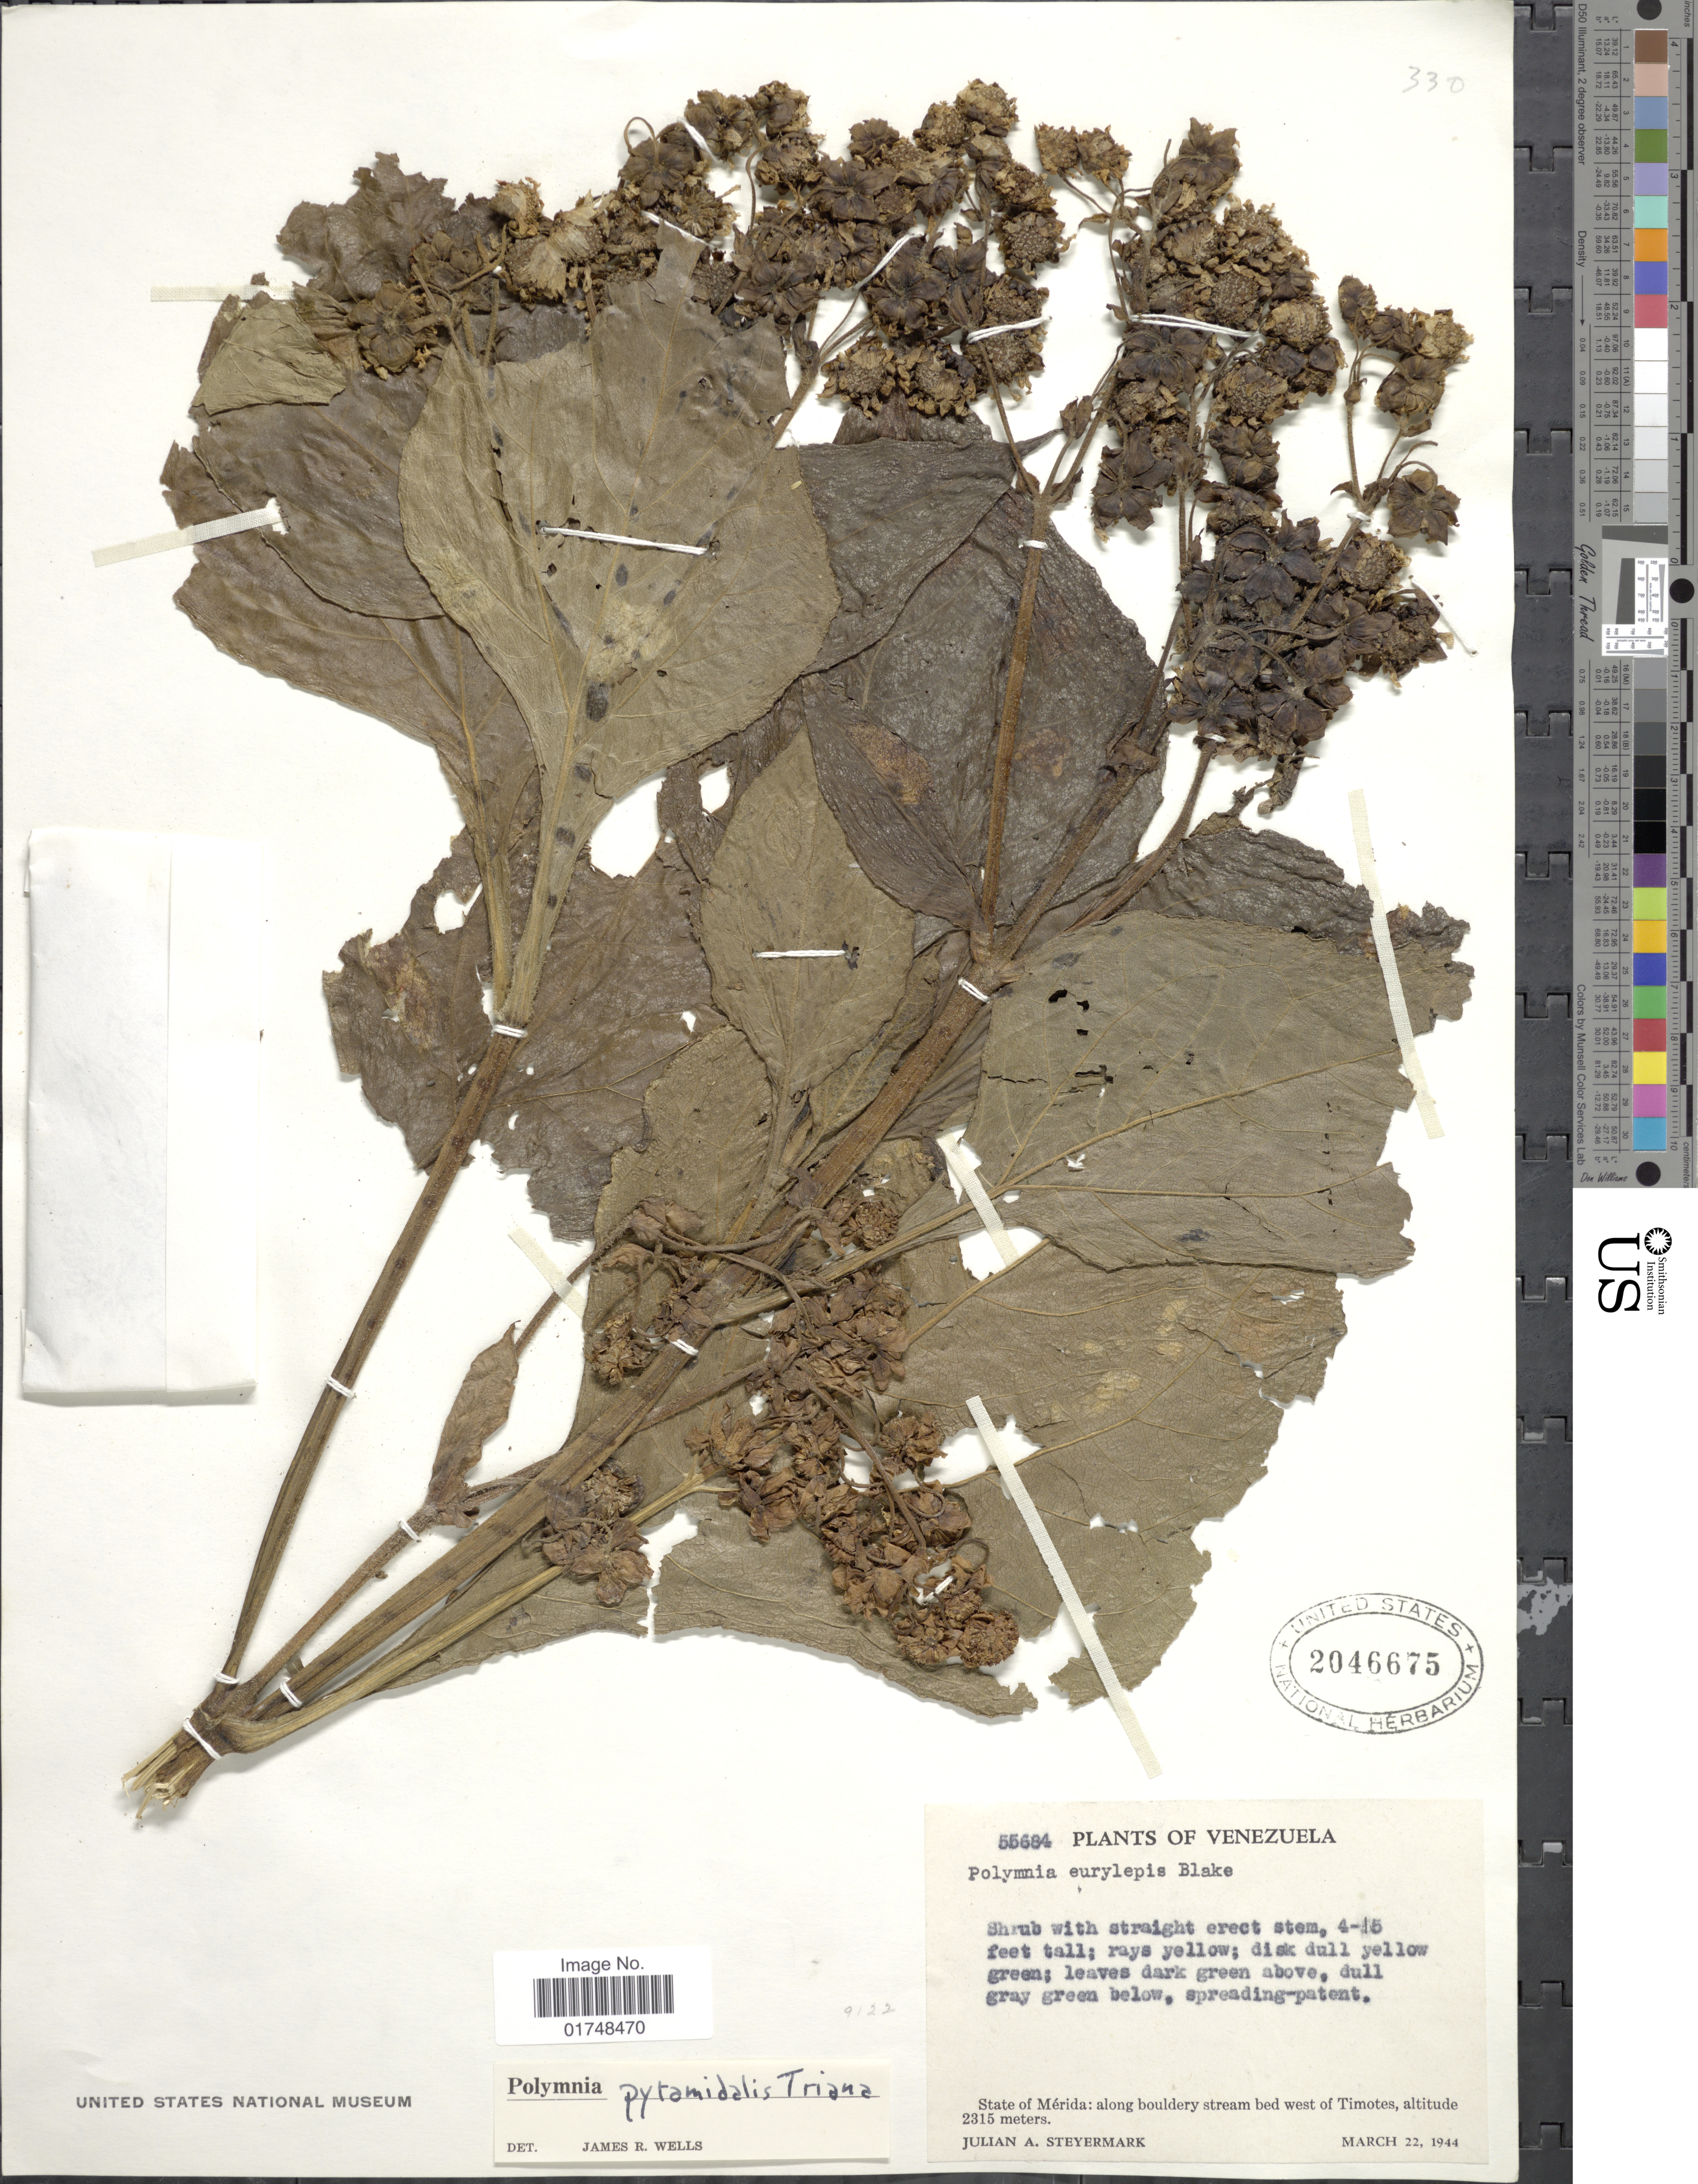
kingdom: Plantae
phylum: Tracheophyta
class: Magnoliopsida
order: Asterales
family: Asteraceae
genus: Smallanthus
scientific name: Smallanthus pyramidalis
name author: (Triana) H. Rob.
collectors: J. Steyermark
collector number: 55684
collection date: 1944-03-22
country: Venezuela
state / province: Mérida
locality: State of Merida: along bouldery stream bed west of Timotes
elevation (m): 2315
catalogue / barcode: US 2046675